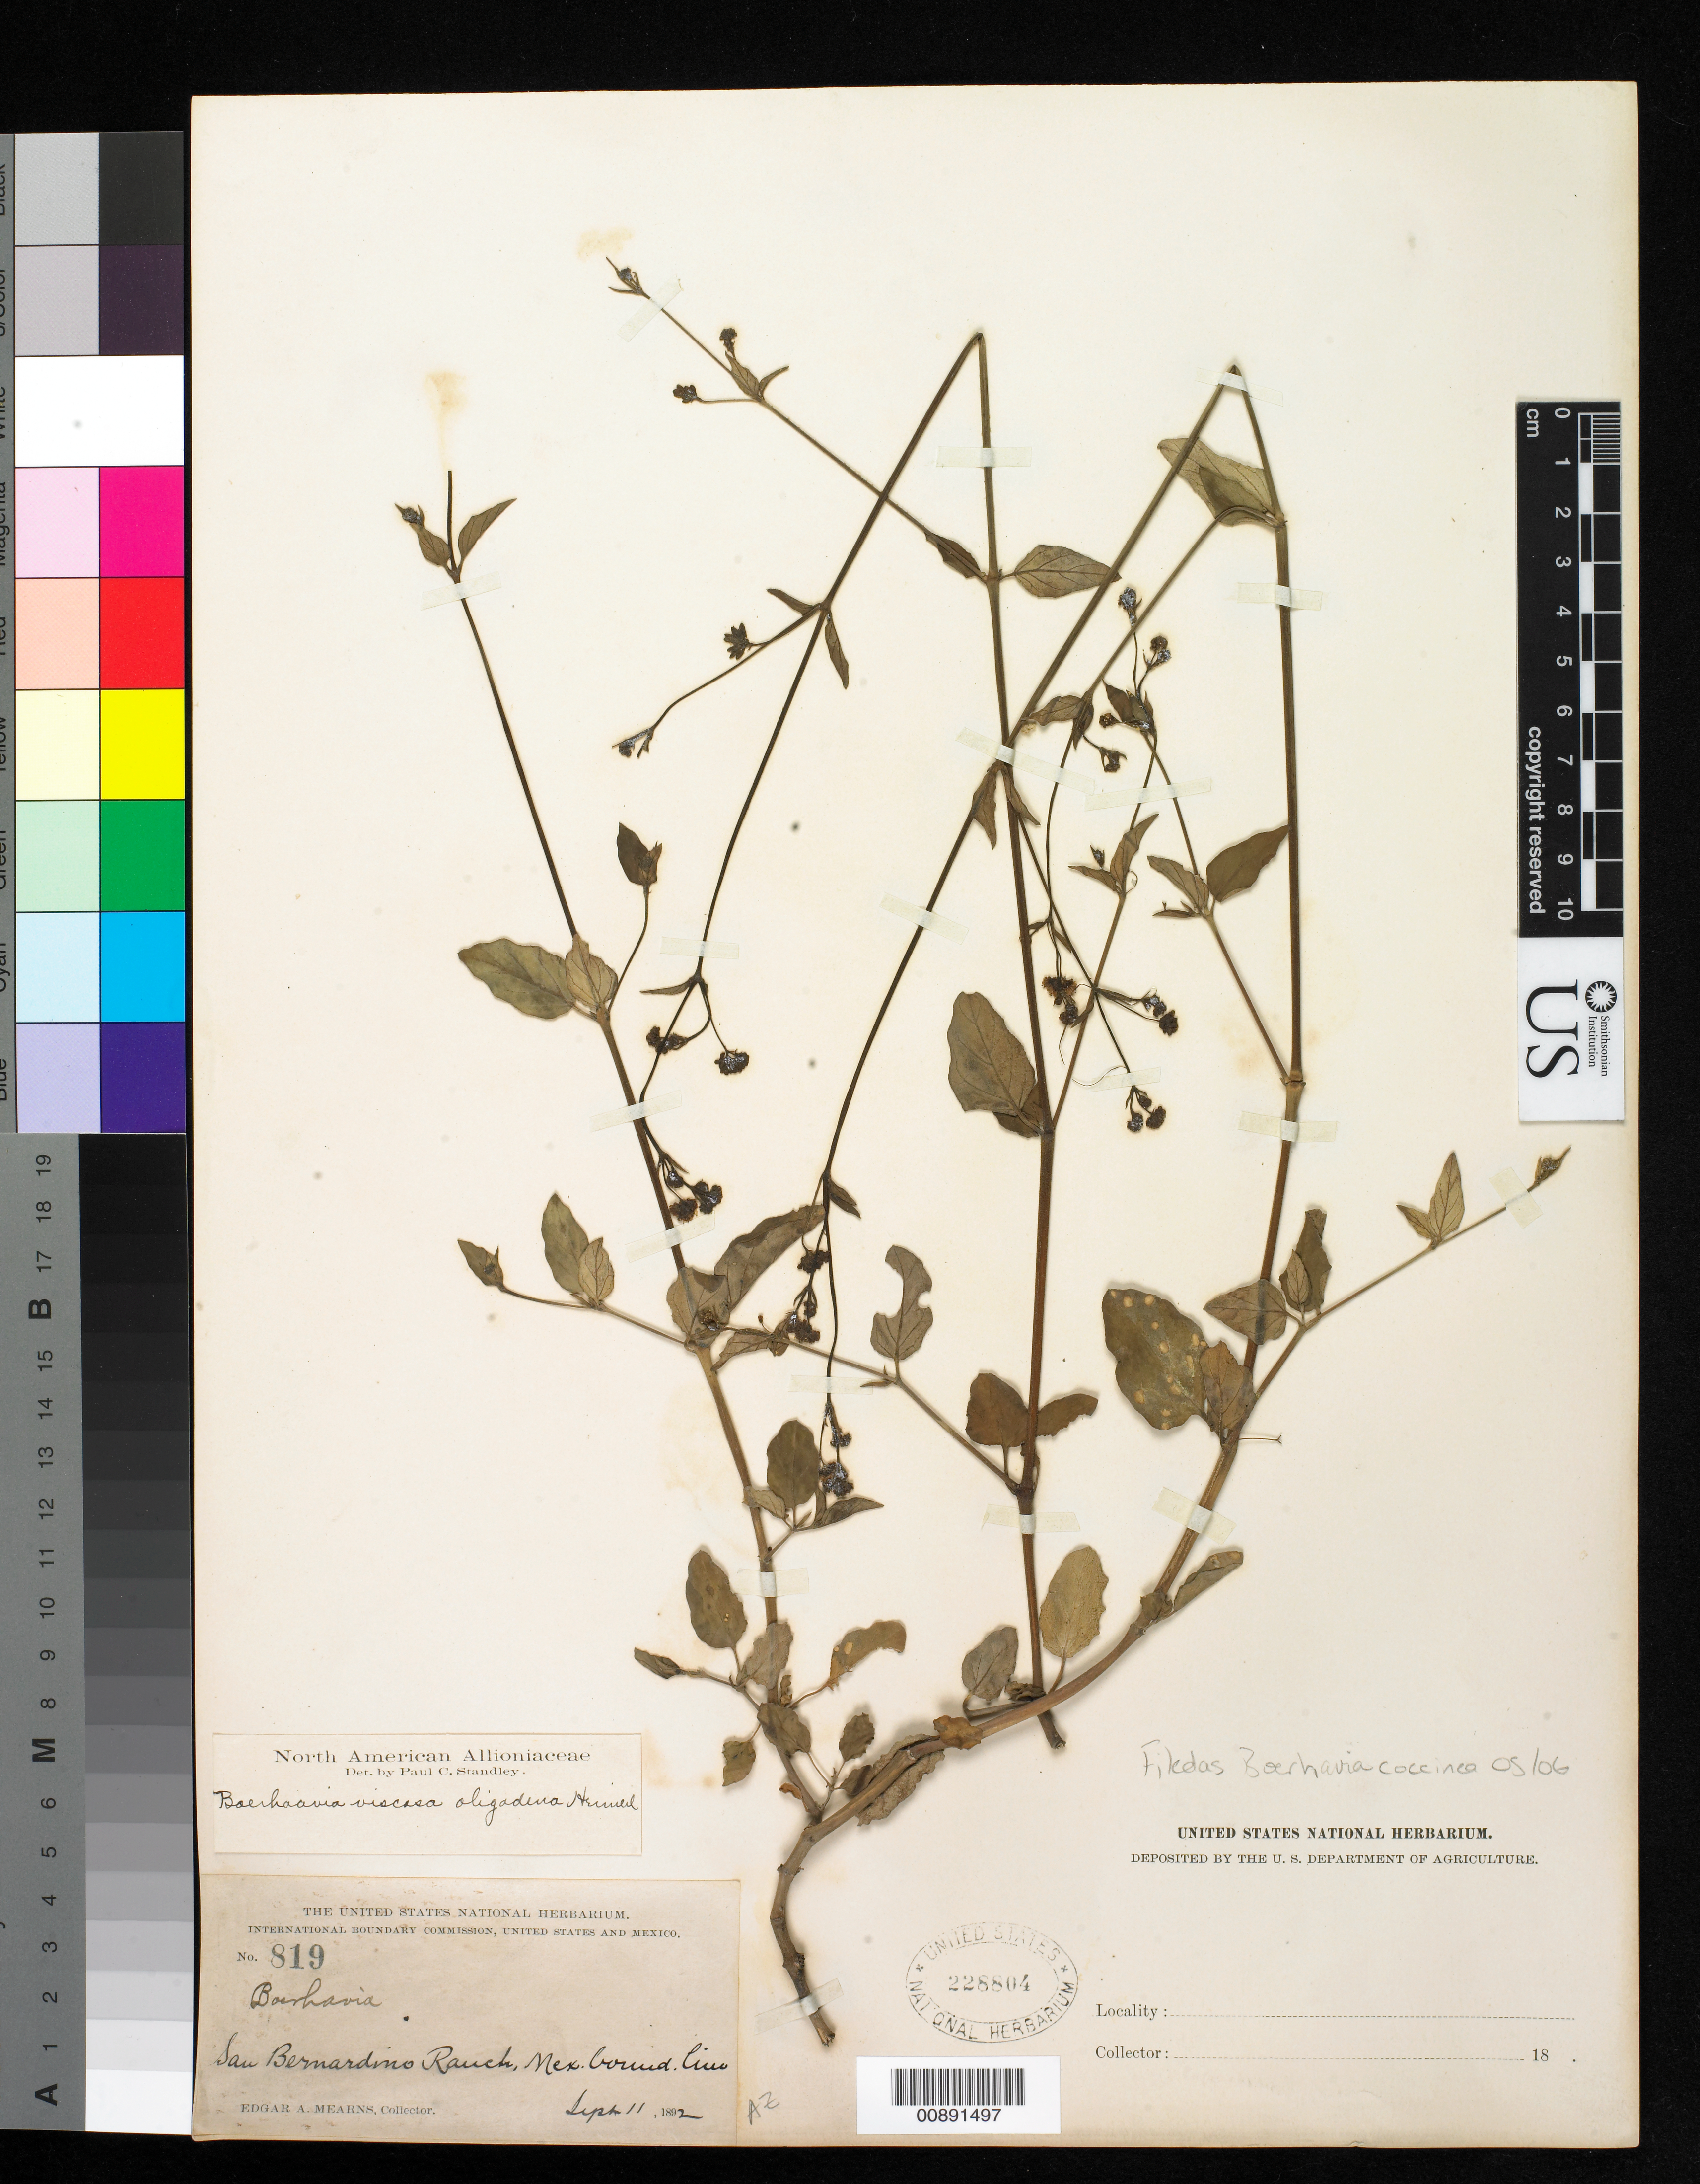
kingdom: Plantae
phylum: Tracheophyta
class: Magnoliopsida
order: Caryophyllales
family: Nyctaginaceae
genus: Boerhavia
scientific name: Boerhavia coccinea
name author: Mill.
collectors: E. A. Mearns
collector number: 819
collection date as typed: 11 Sep 1892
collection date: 1892-09-11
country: United States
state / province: Arizona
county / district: Cochise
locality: San Bernardino Ranch, Mexican Boundary Line.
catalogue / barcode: US 228804